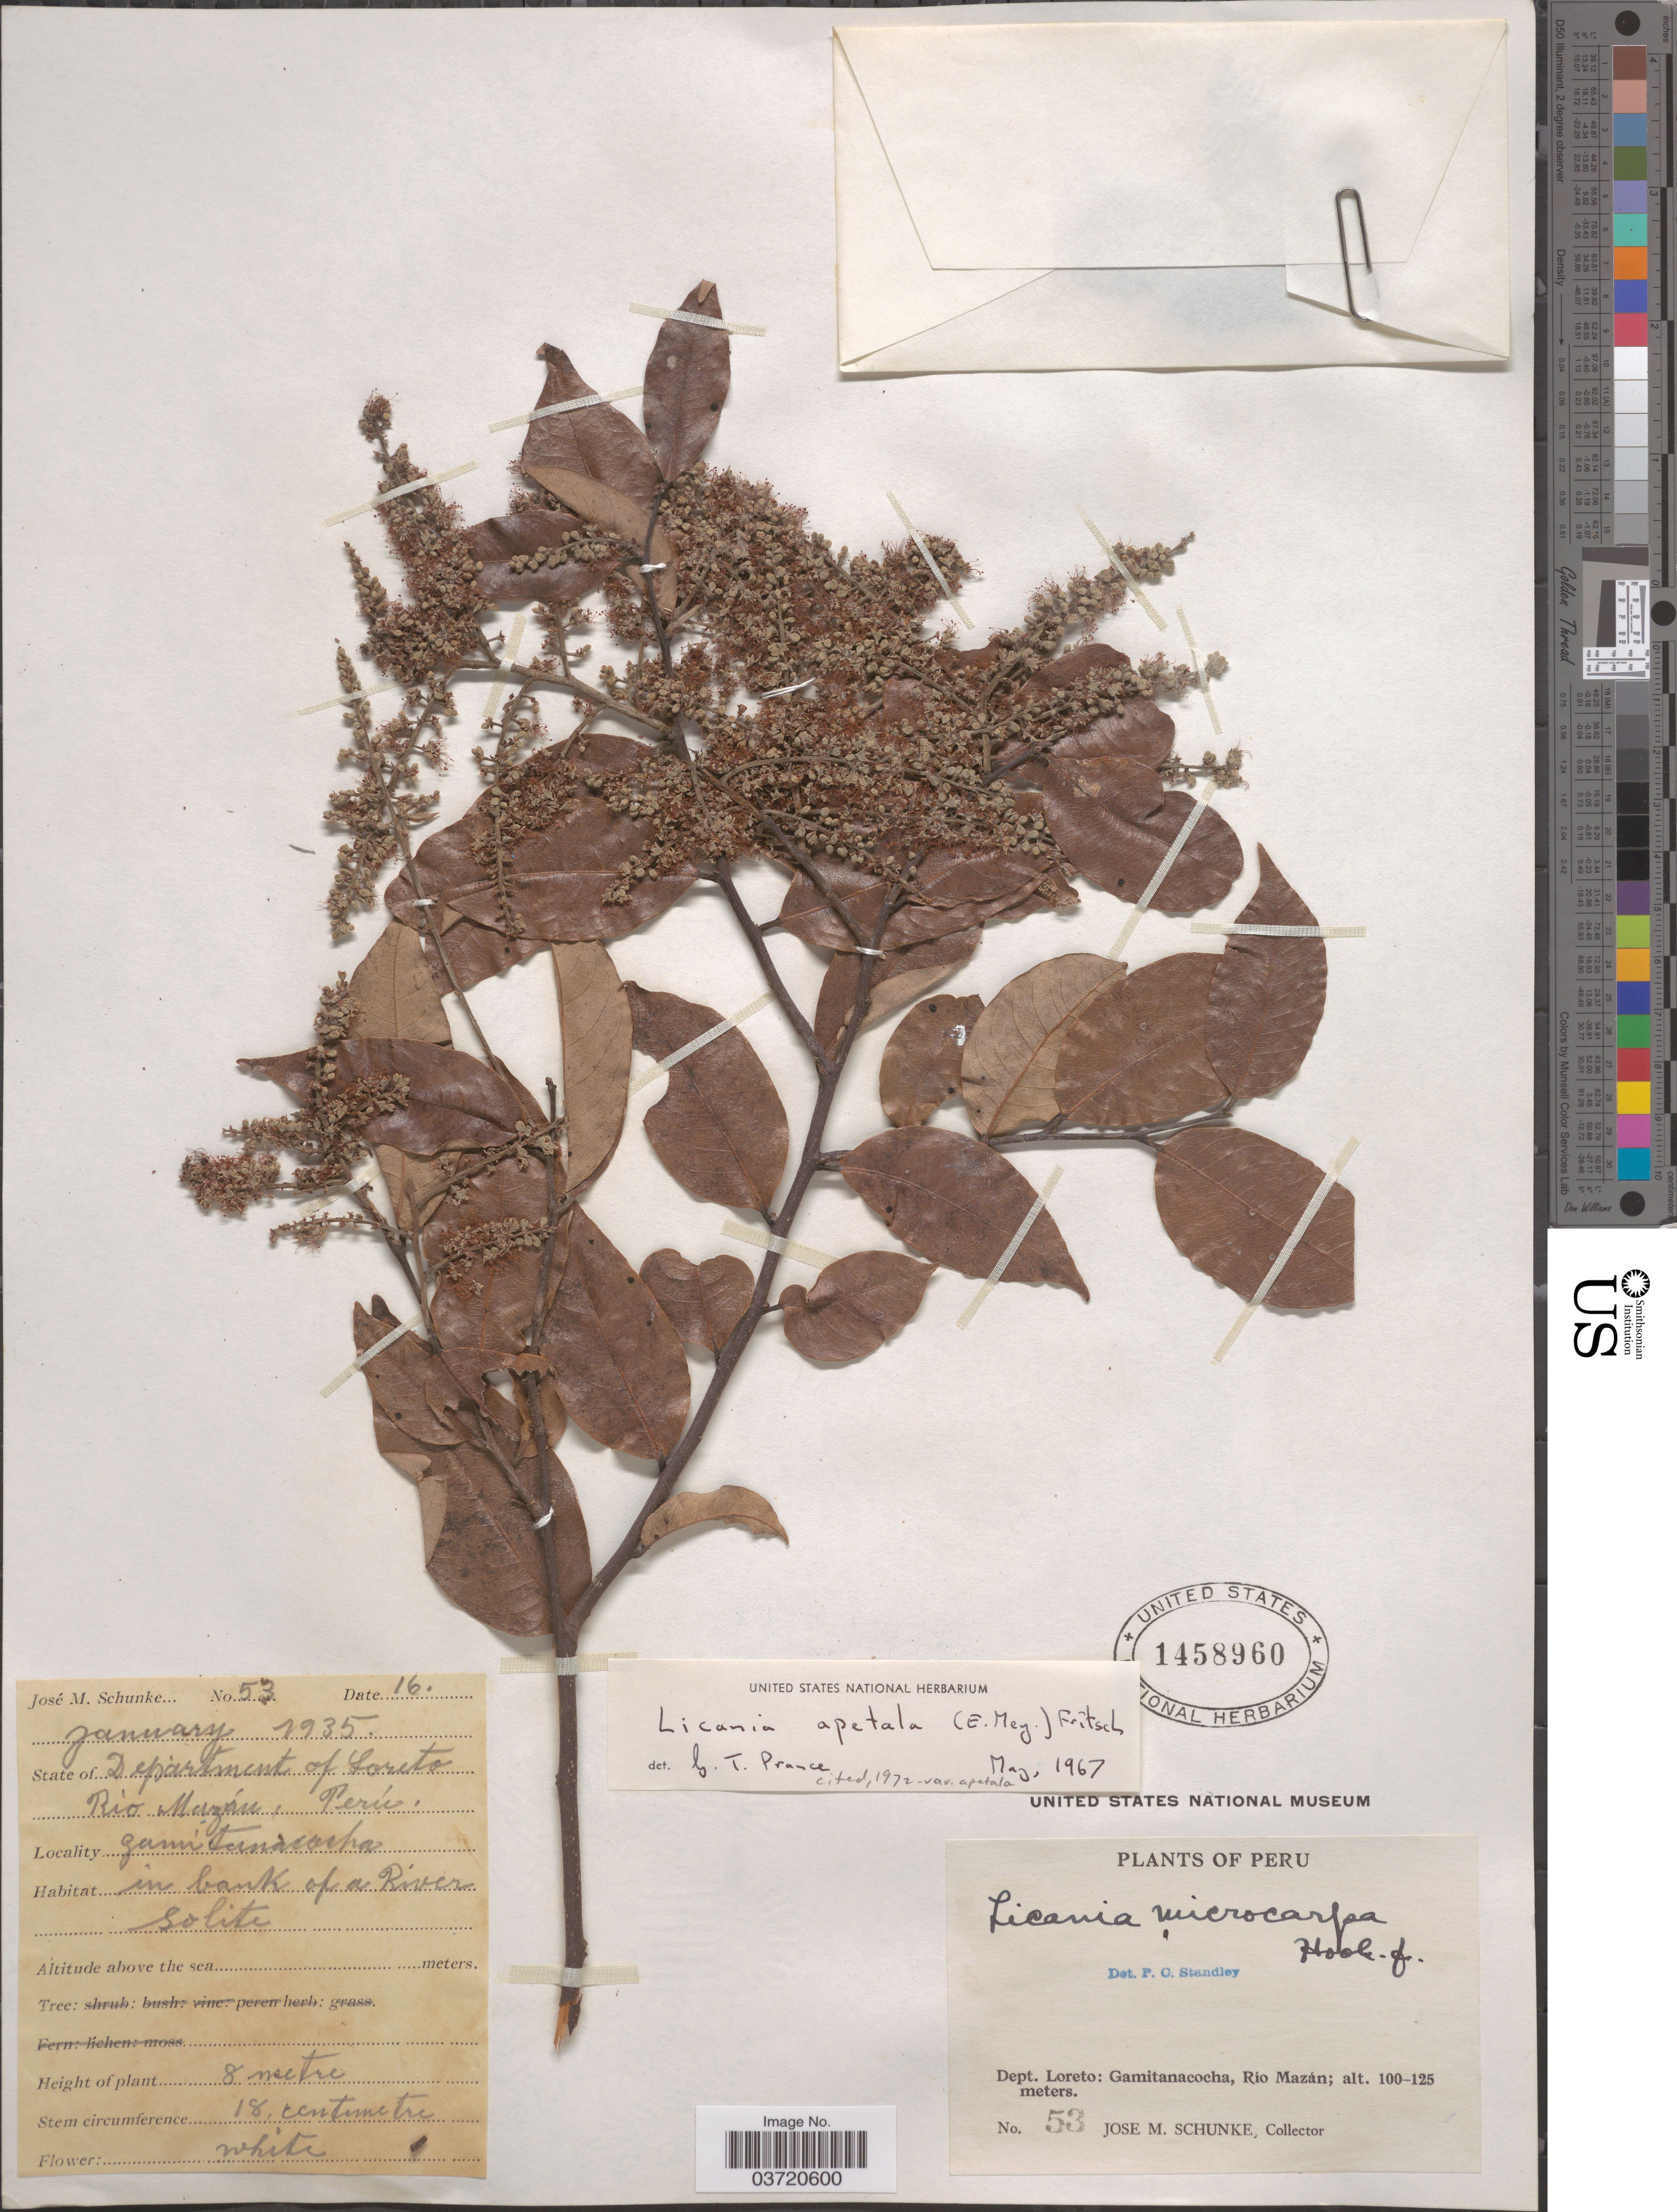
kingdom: Plantae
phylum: Tracheophyta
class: Magnoliopsida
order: Malpighiales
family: Chrysobalanaceae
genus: Leptobalanus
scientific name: Leptobalanus apetalus var. apetalus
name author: (E. Mey.) Sothers & Prance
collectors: J. M. Schunke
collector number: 53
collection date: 1935-01-16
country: Peru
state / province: Loreto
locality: Dept. Loreto: Gamitanacocha, Río Mazán.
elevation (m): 100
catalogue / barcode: US 1458960